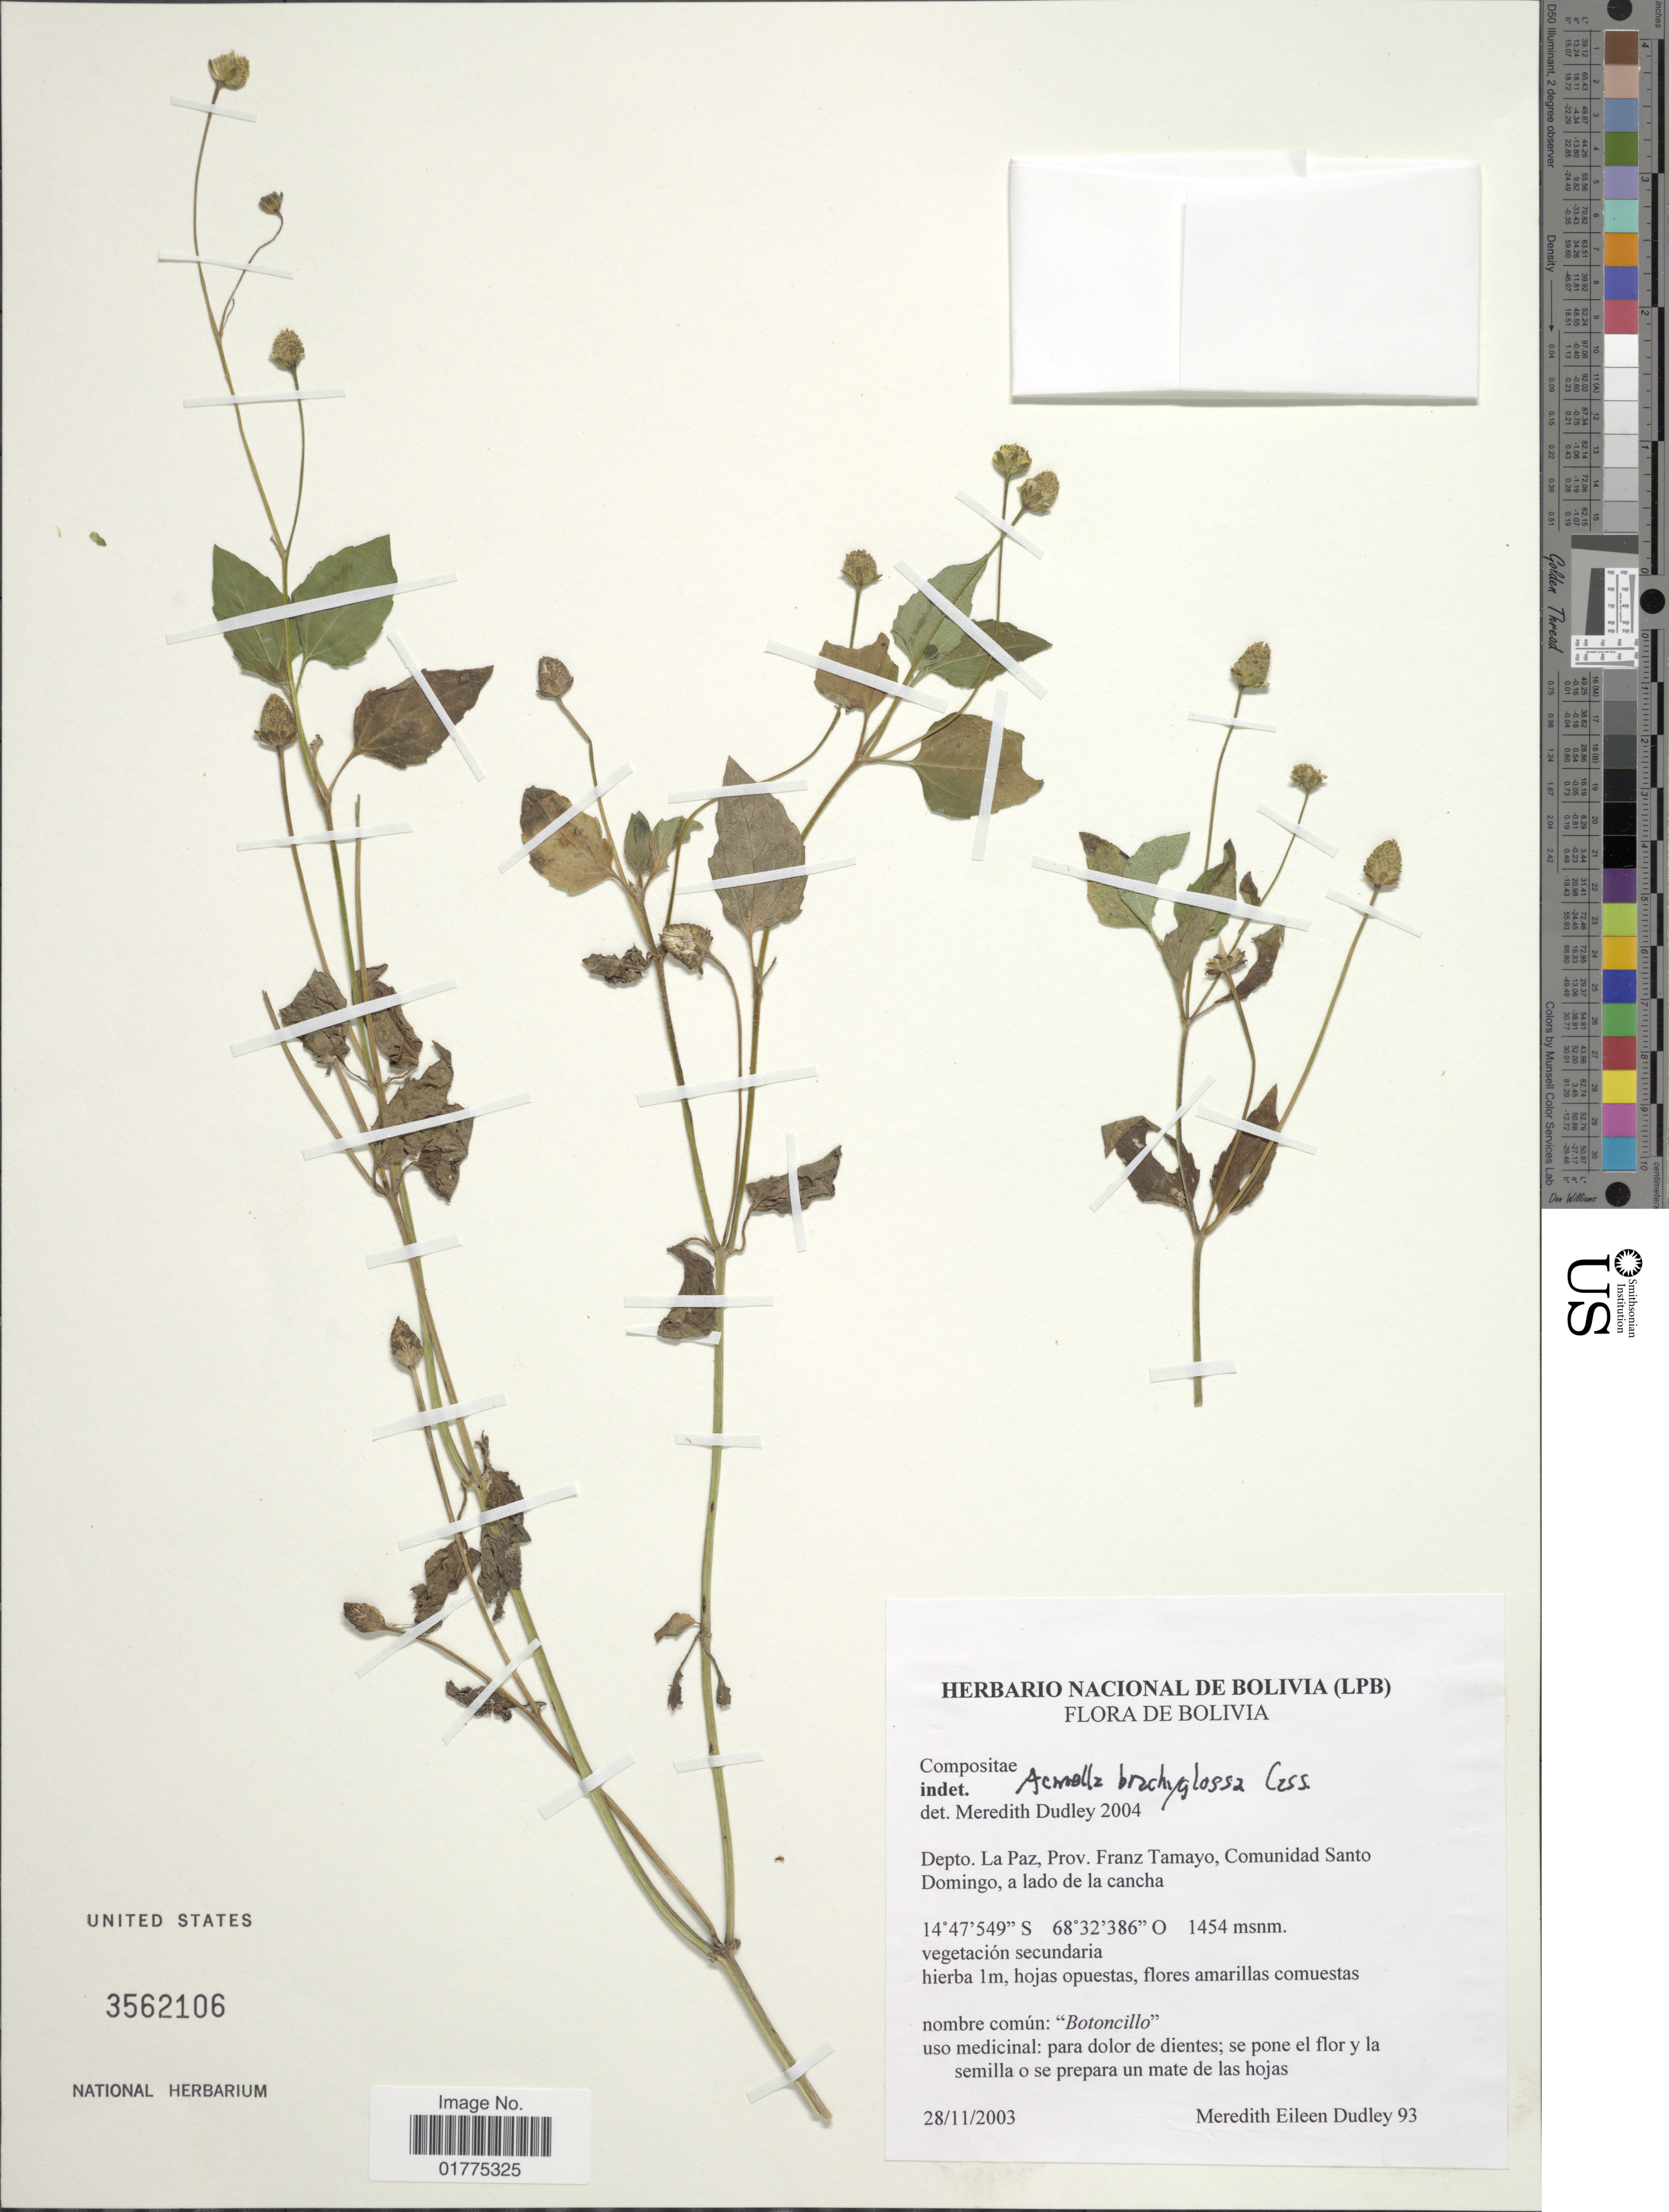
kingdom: Plantae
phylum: Tracheophyta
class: Magnoliopsida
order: Asterales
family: Asteraceae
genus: Acmella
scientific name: Acmella brachyglossa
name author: Cass.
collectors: M. Dudley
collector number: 93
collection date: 2003-11-28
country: Bolivia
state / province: La Paz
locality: Depto. La Paz, Prov. Franz Tamayo, Comunidad Santo Domingo, a lado de la cancha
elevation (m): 1454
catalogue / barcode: US 3562106